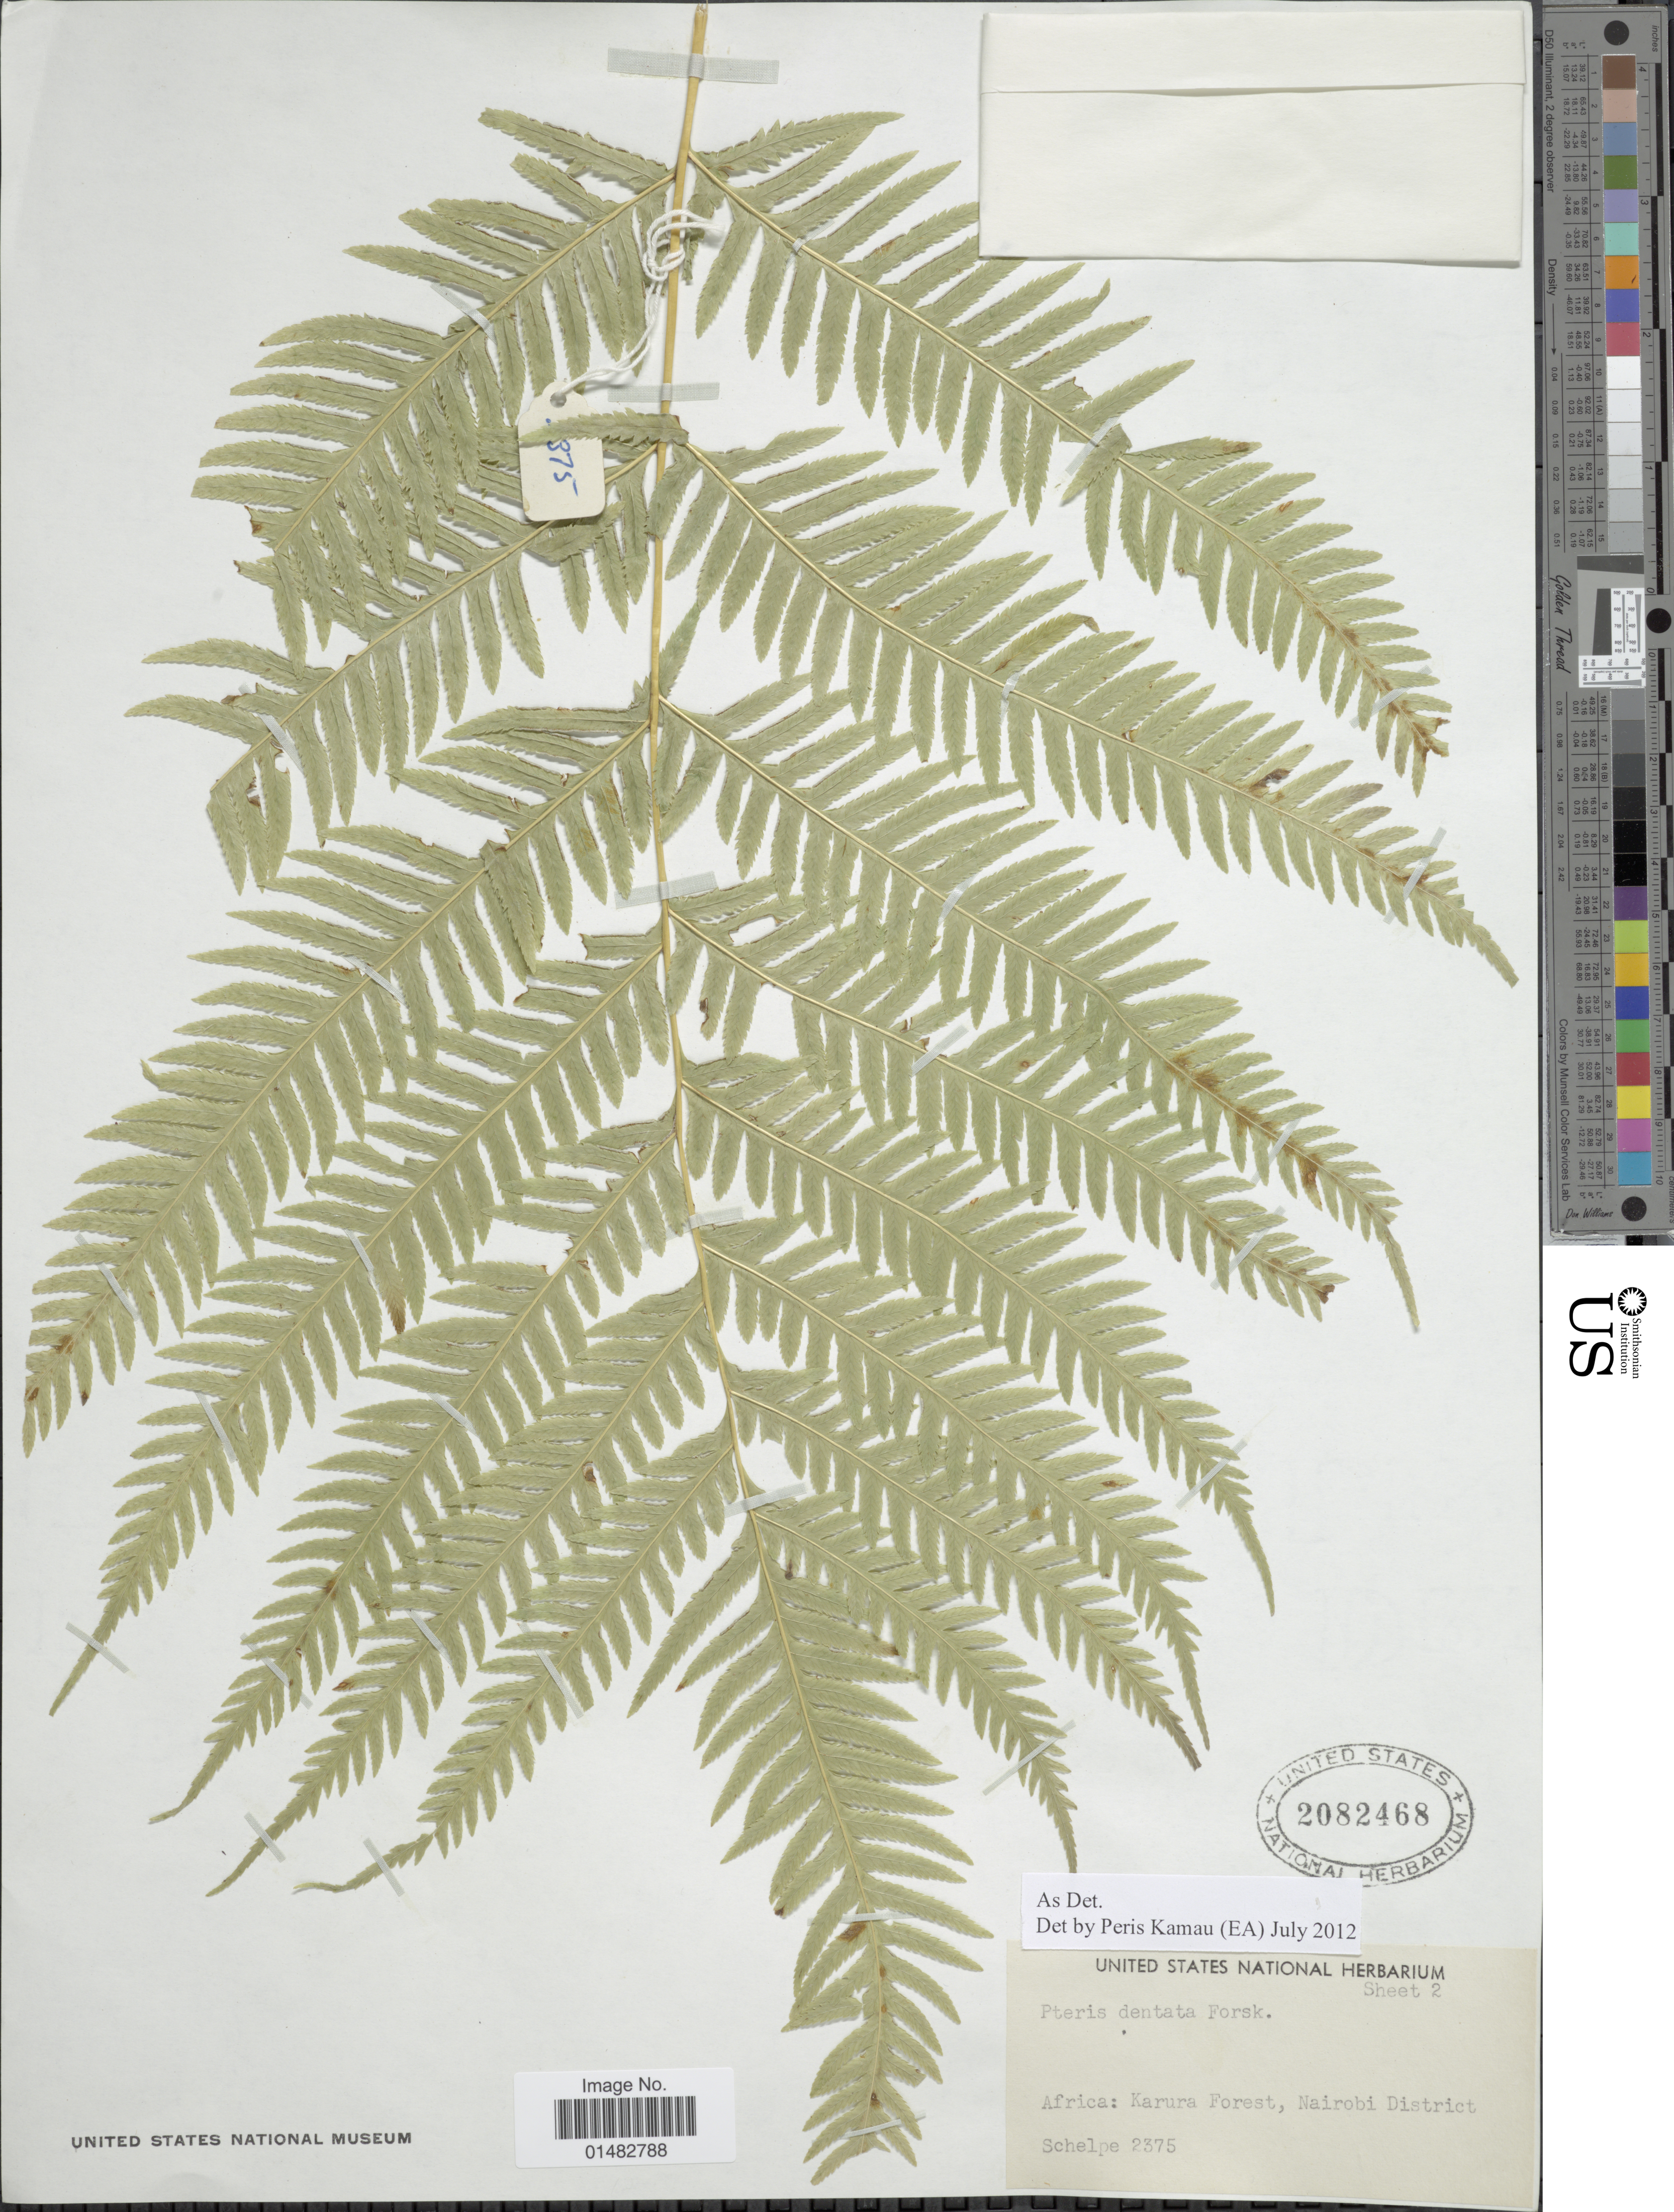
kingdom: Plantae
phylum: Tracheophyta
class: Polypodiopsida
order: Polypodiales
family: Pteridaceae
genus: Pteris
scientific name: Pteris dentata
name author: Forssk.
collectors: -- Schelpe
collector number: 2375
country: Kenya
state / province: Nairobi Area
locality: Nairrobi District, Karura Forest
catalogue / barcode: US 2082468